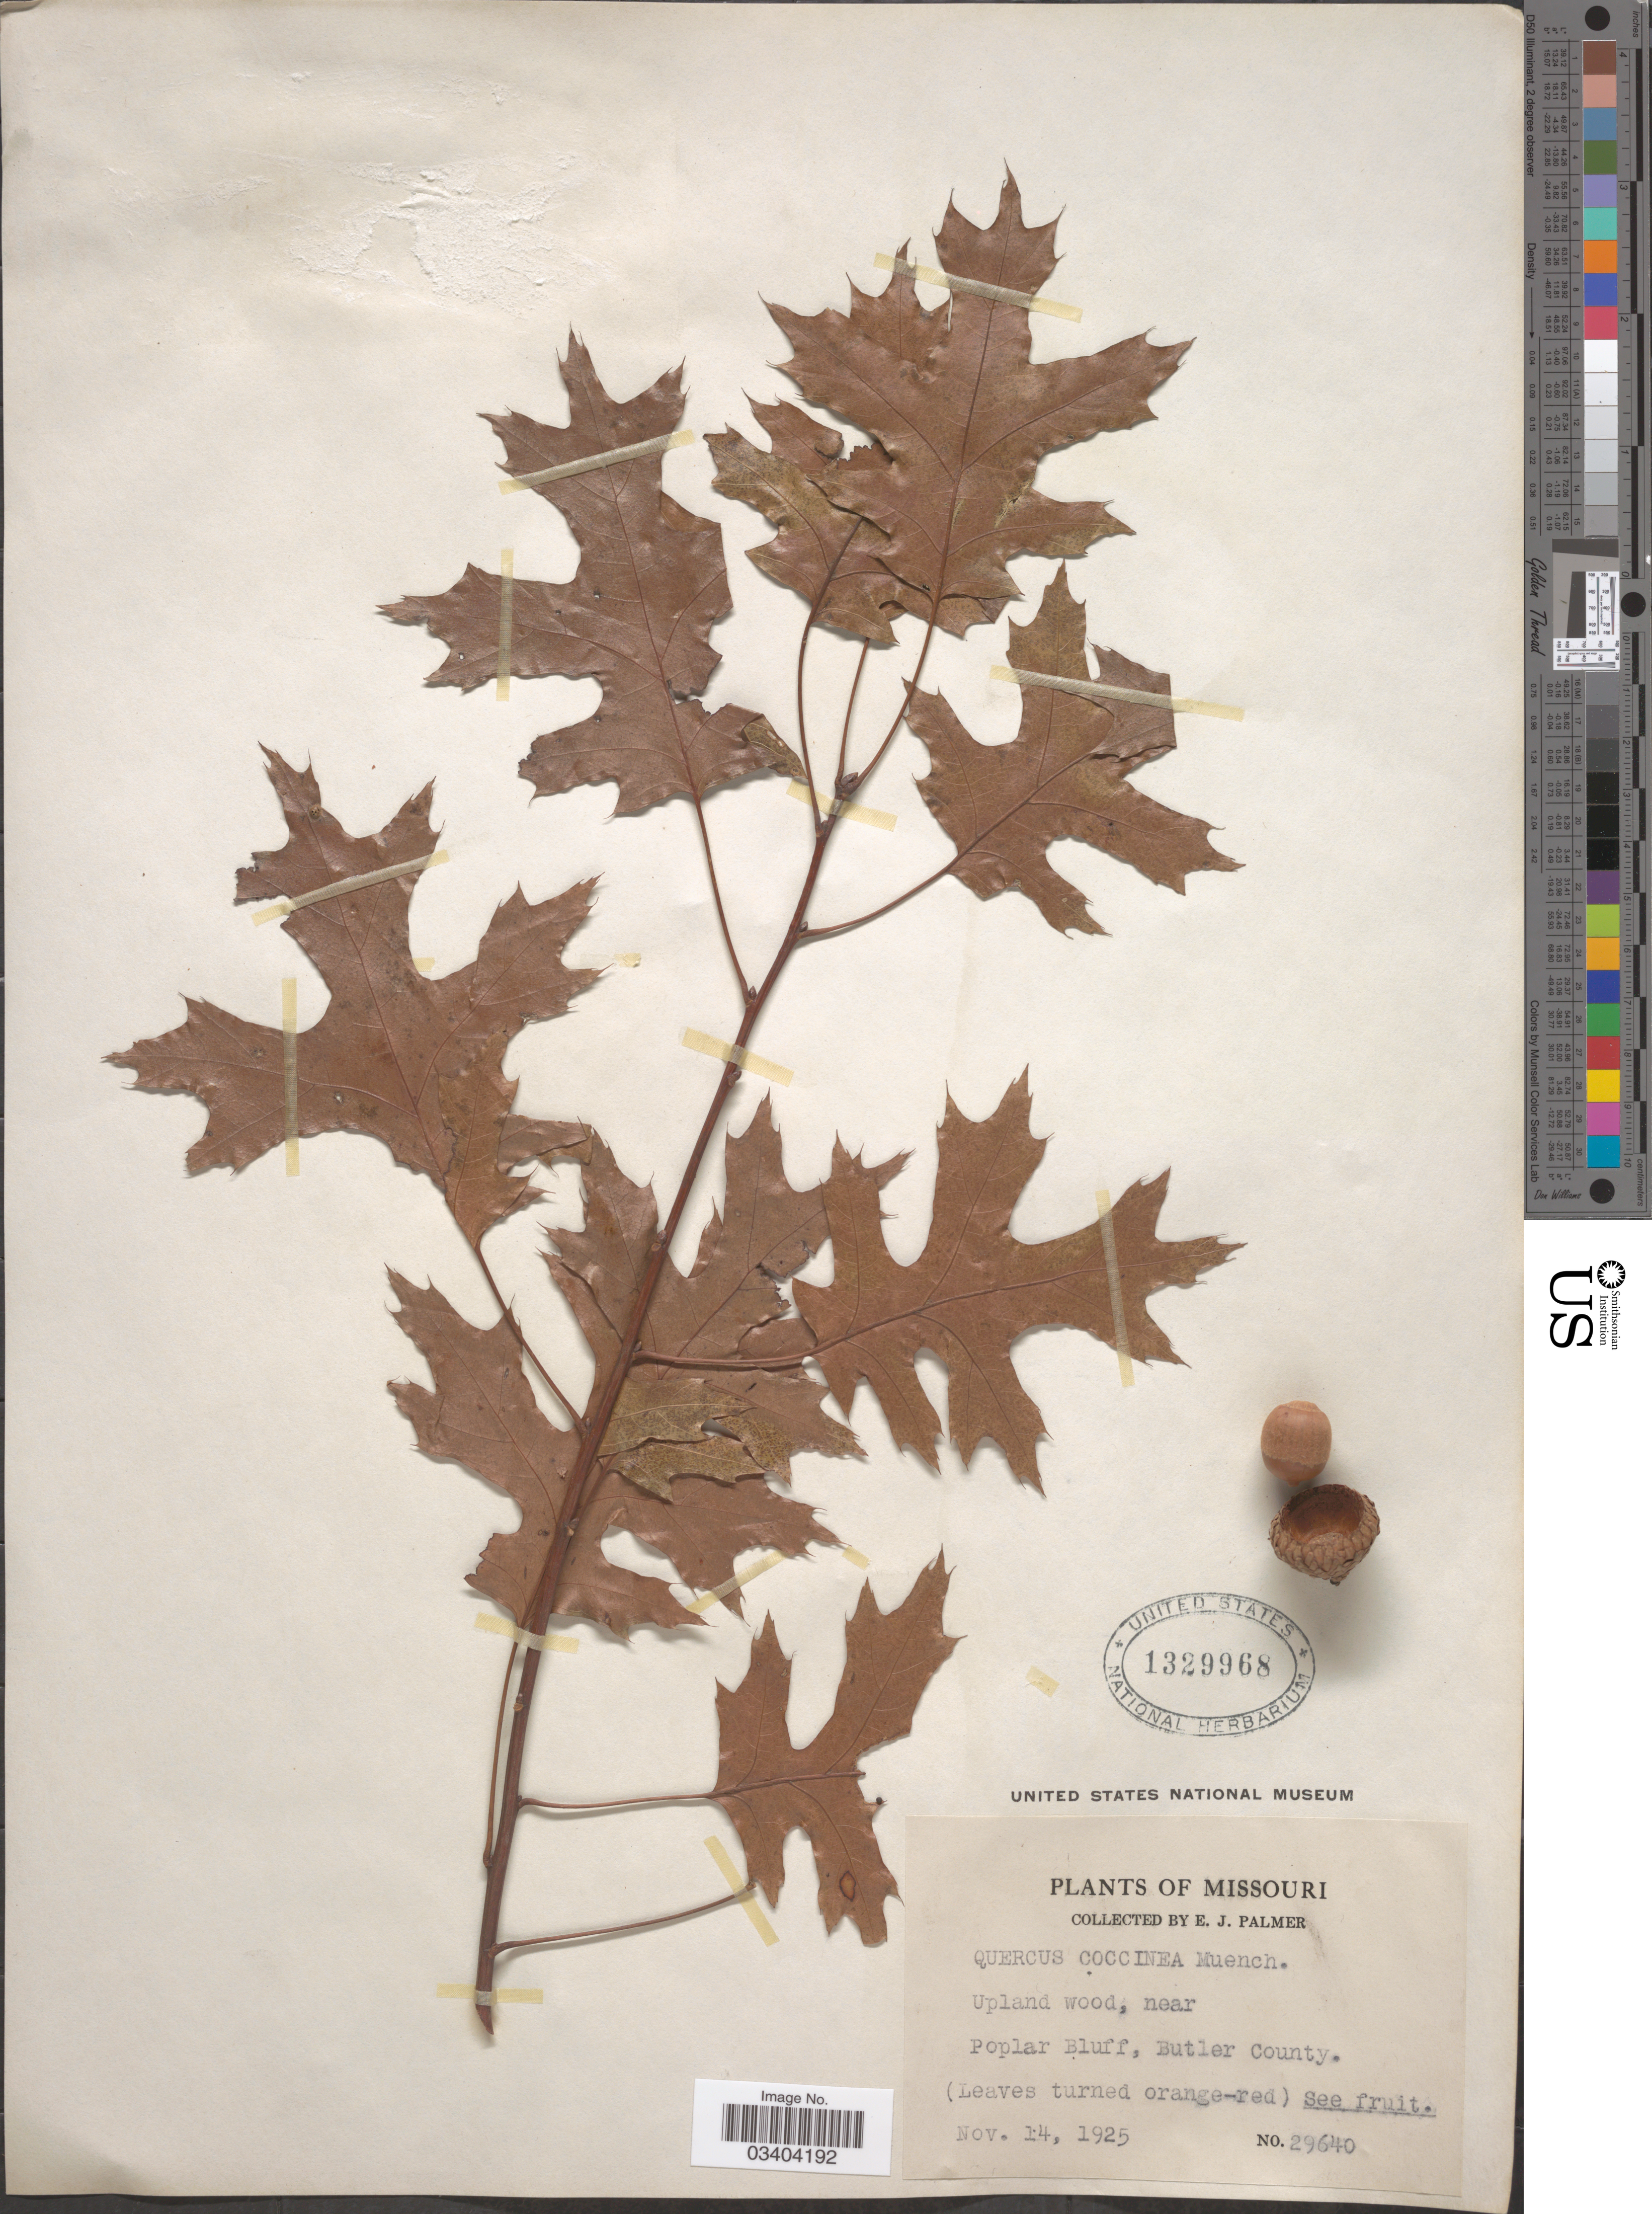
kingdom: Plantae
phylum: Tracheophyta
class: Magnoliopsida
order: Fagales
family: Fagaceae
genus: Quercus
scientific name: Quercus coccinea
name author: Münchh.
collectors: E. J. Palmer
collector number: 29640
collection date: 1925-11-14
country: United States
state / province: Missouri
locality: Near Poplar Bluff, Butler County.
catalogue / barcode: US 1329968